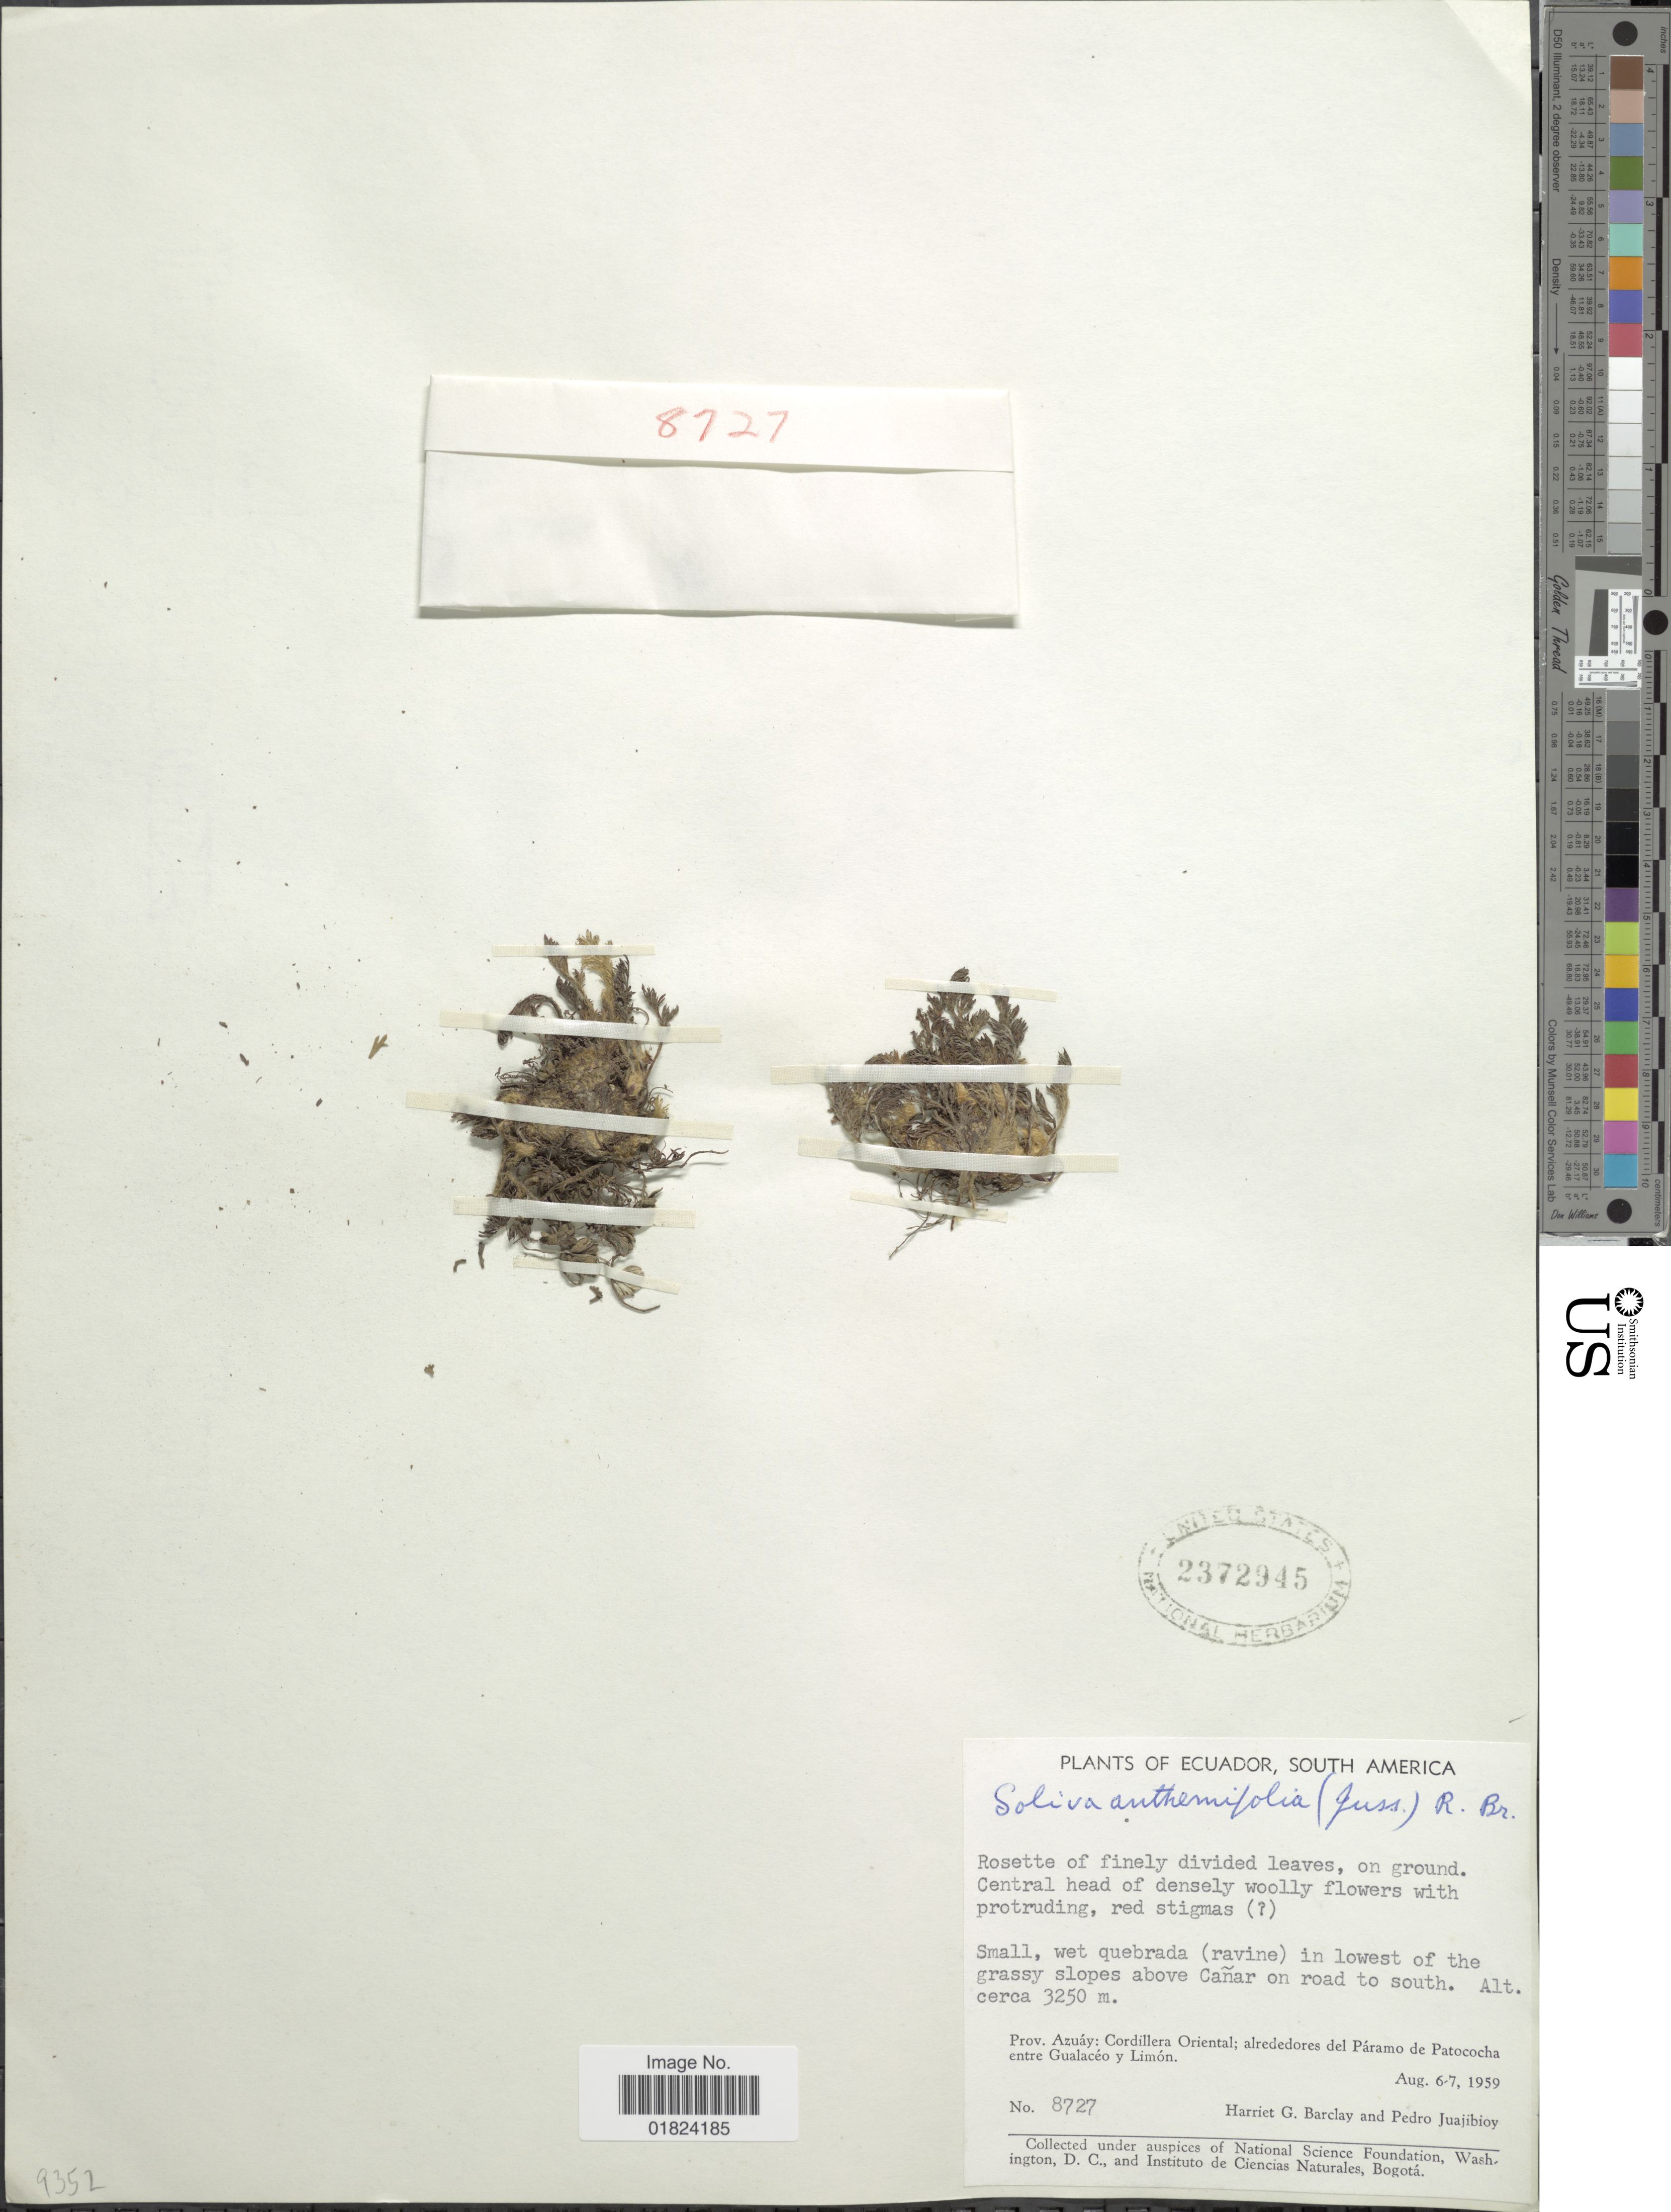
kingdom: Plantae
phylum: Tracheophyta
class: Magnoliopsida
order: Asterales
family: Asteraceae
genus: Soliva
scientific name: Soliva anthemifolia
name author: (Juss.) Sweet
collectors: H. G. Barclay & P. Juajibioy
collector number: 8727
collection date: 1959-08-06/1959-08-07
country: Ecuador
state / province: Azuay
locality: Small, wet quebrada (ravine) in lowest of the grassy slopes above Cañar on road to south, Cordillera Oriental; alrededores del Paramo de Patococha entre Gualaceo y Limon.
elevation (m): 3250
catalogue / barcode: US 2372945